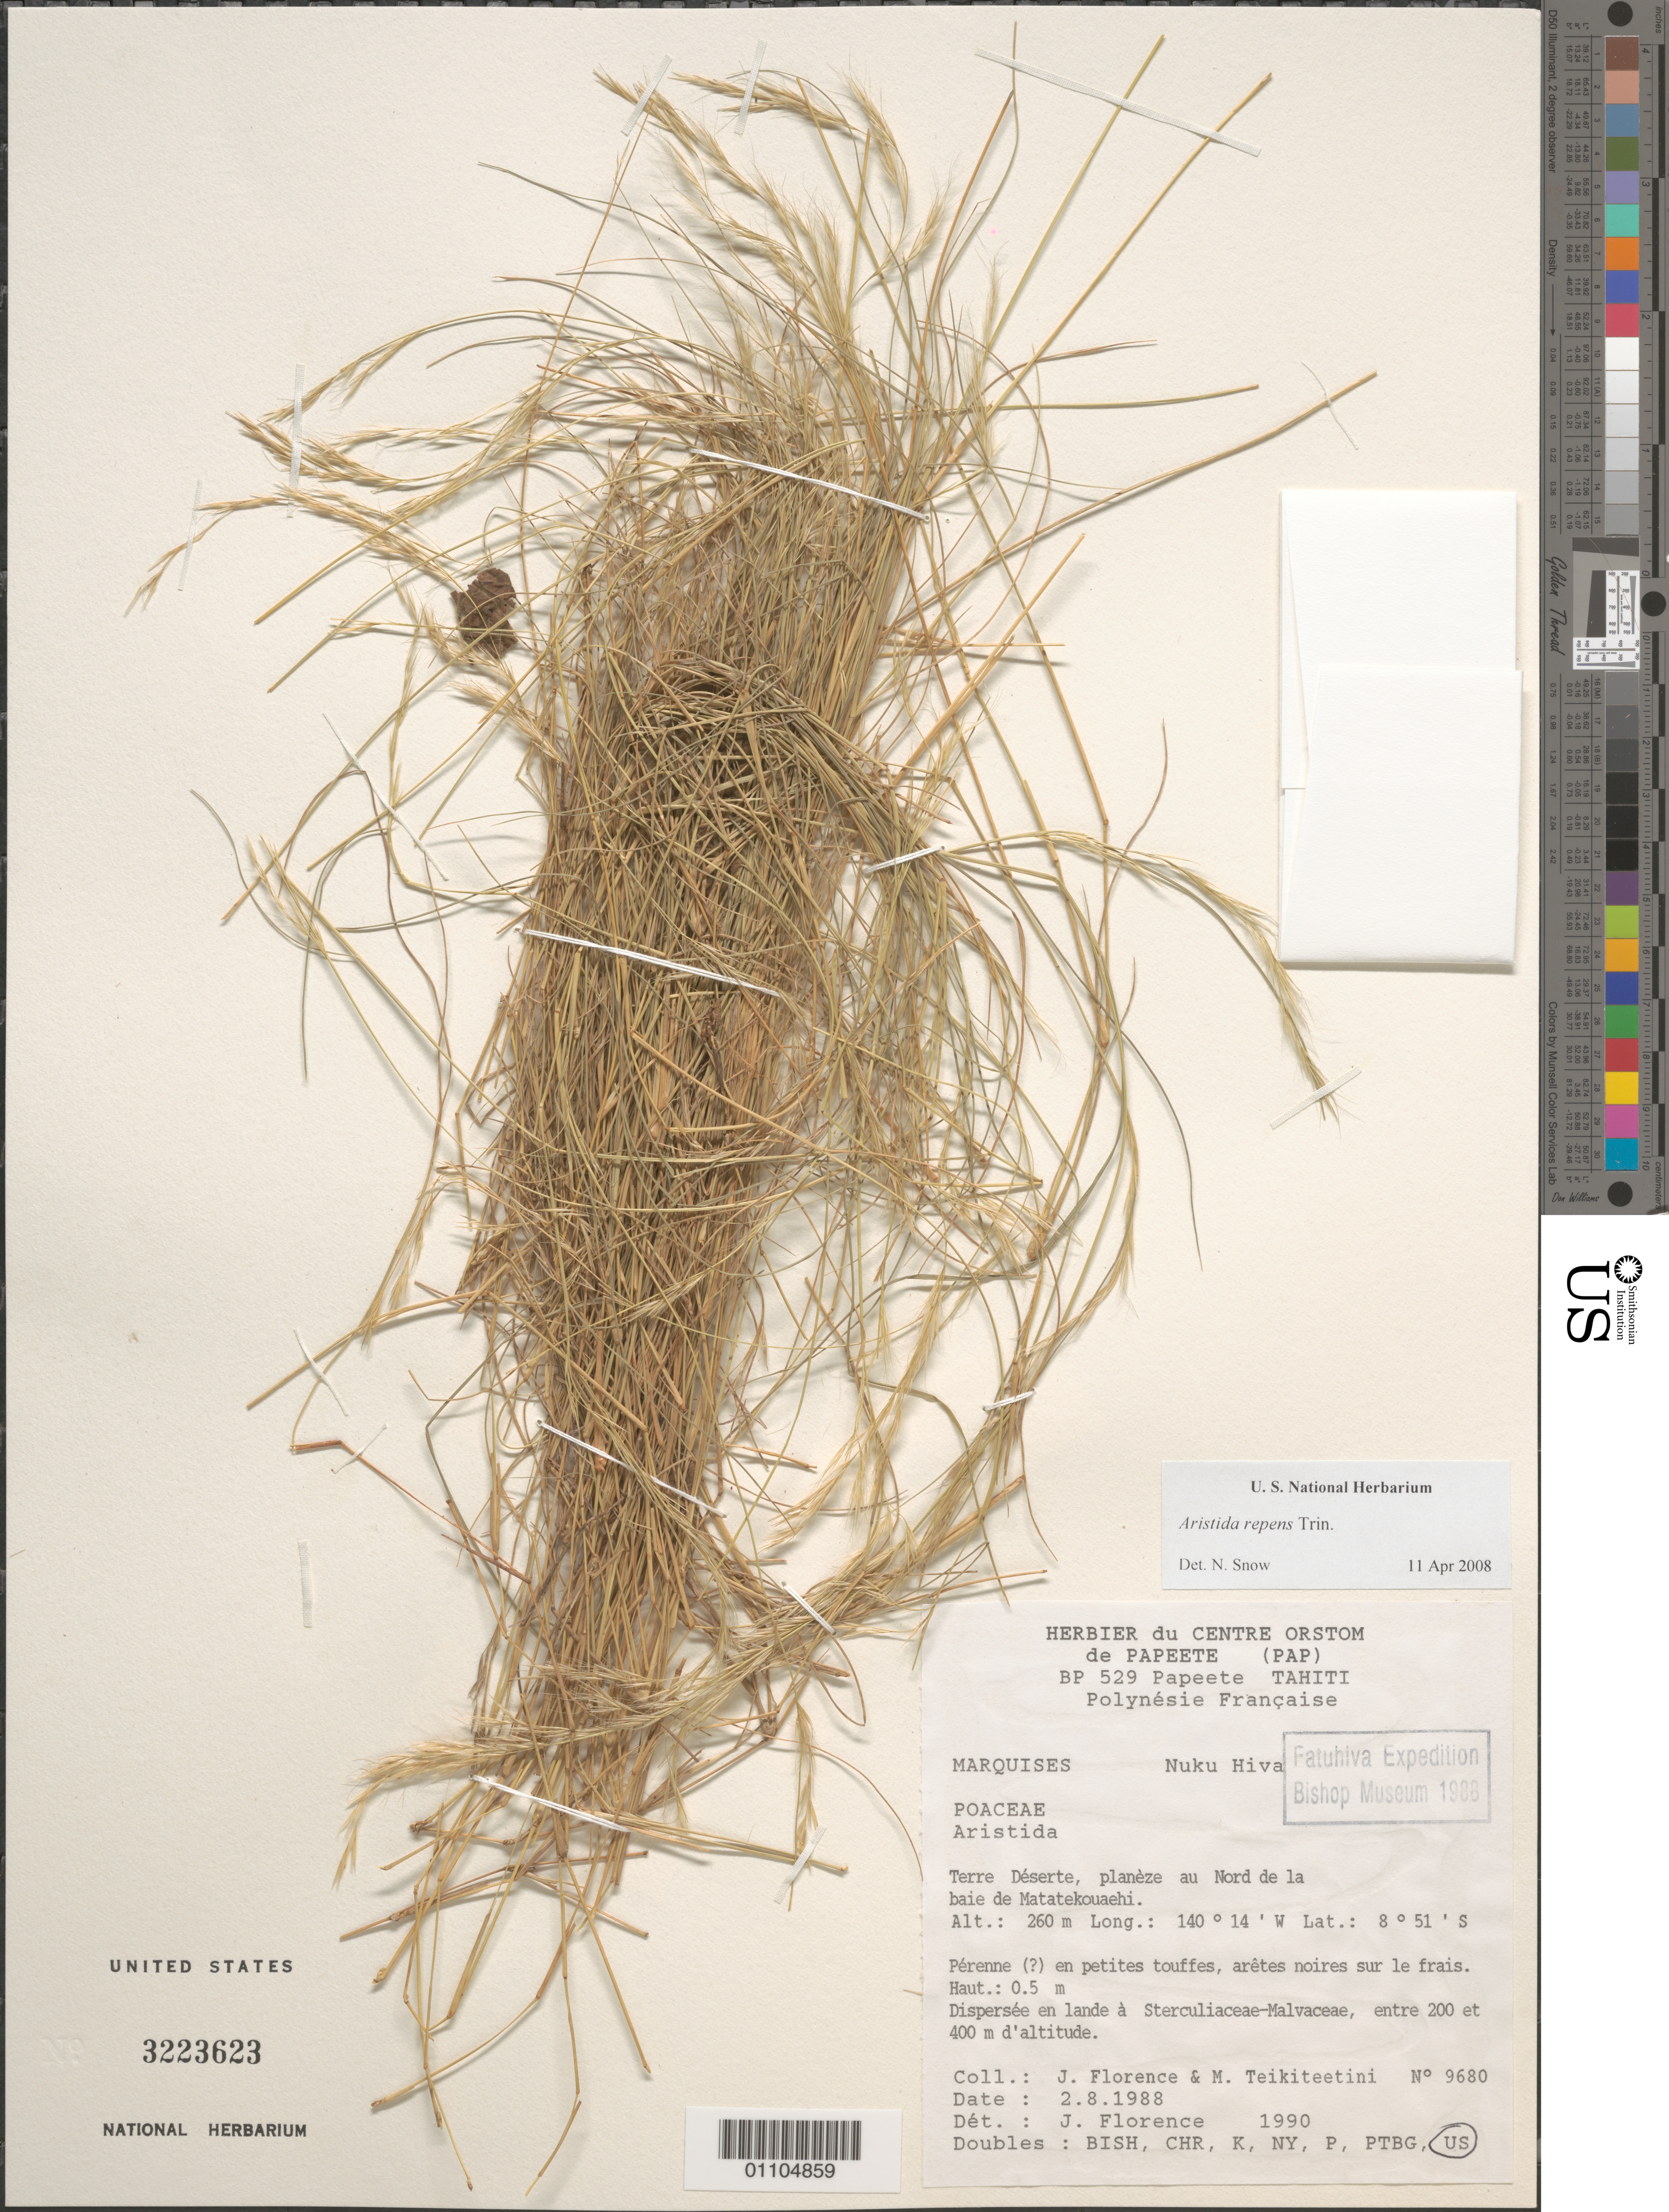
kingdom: Plantae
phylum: Tracheophyta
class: Liliopsida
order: Poales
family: Poaceae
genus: Aristida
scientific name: Aristida repens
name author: Trin.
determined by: Snow, N. W.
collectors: J. Florence & M. Teikiteetini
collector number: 9680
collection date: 1988-08-02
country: French Polynesia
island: Nuku Hiva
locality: Terre Deserte, planèze au N de la baie de Matatekouaehi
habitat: Dispersée en lande à Sterculiaceae, Malvaceae, entre 200 et 400 m d'altitude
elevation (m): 260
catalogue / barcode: US 3223623